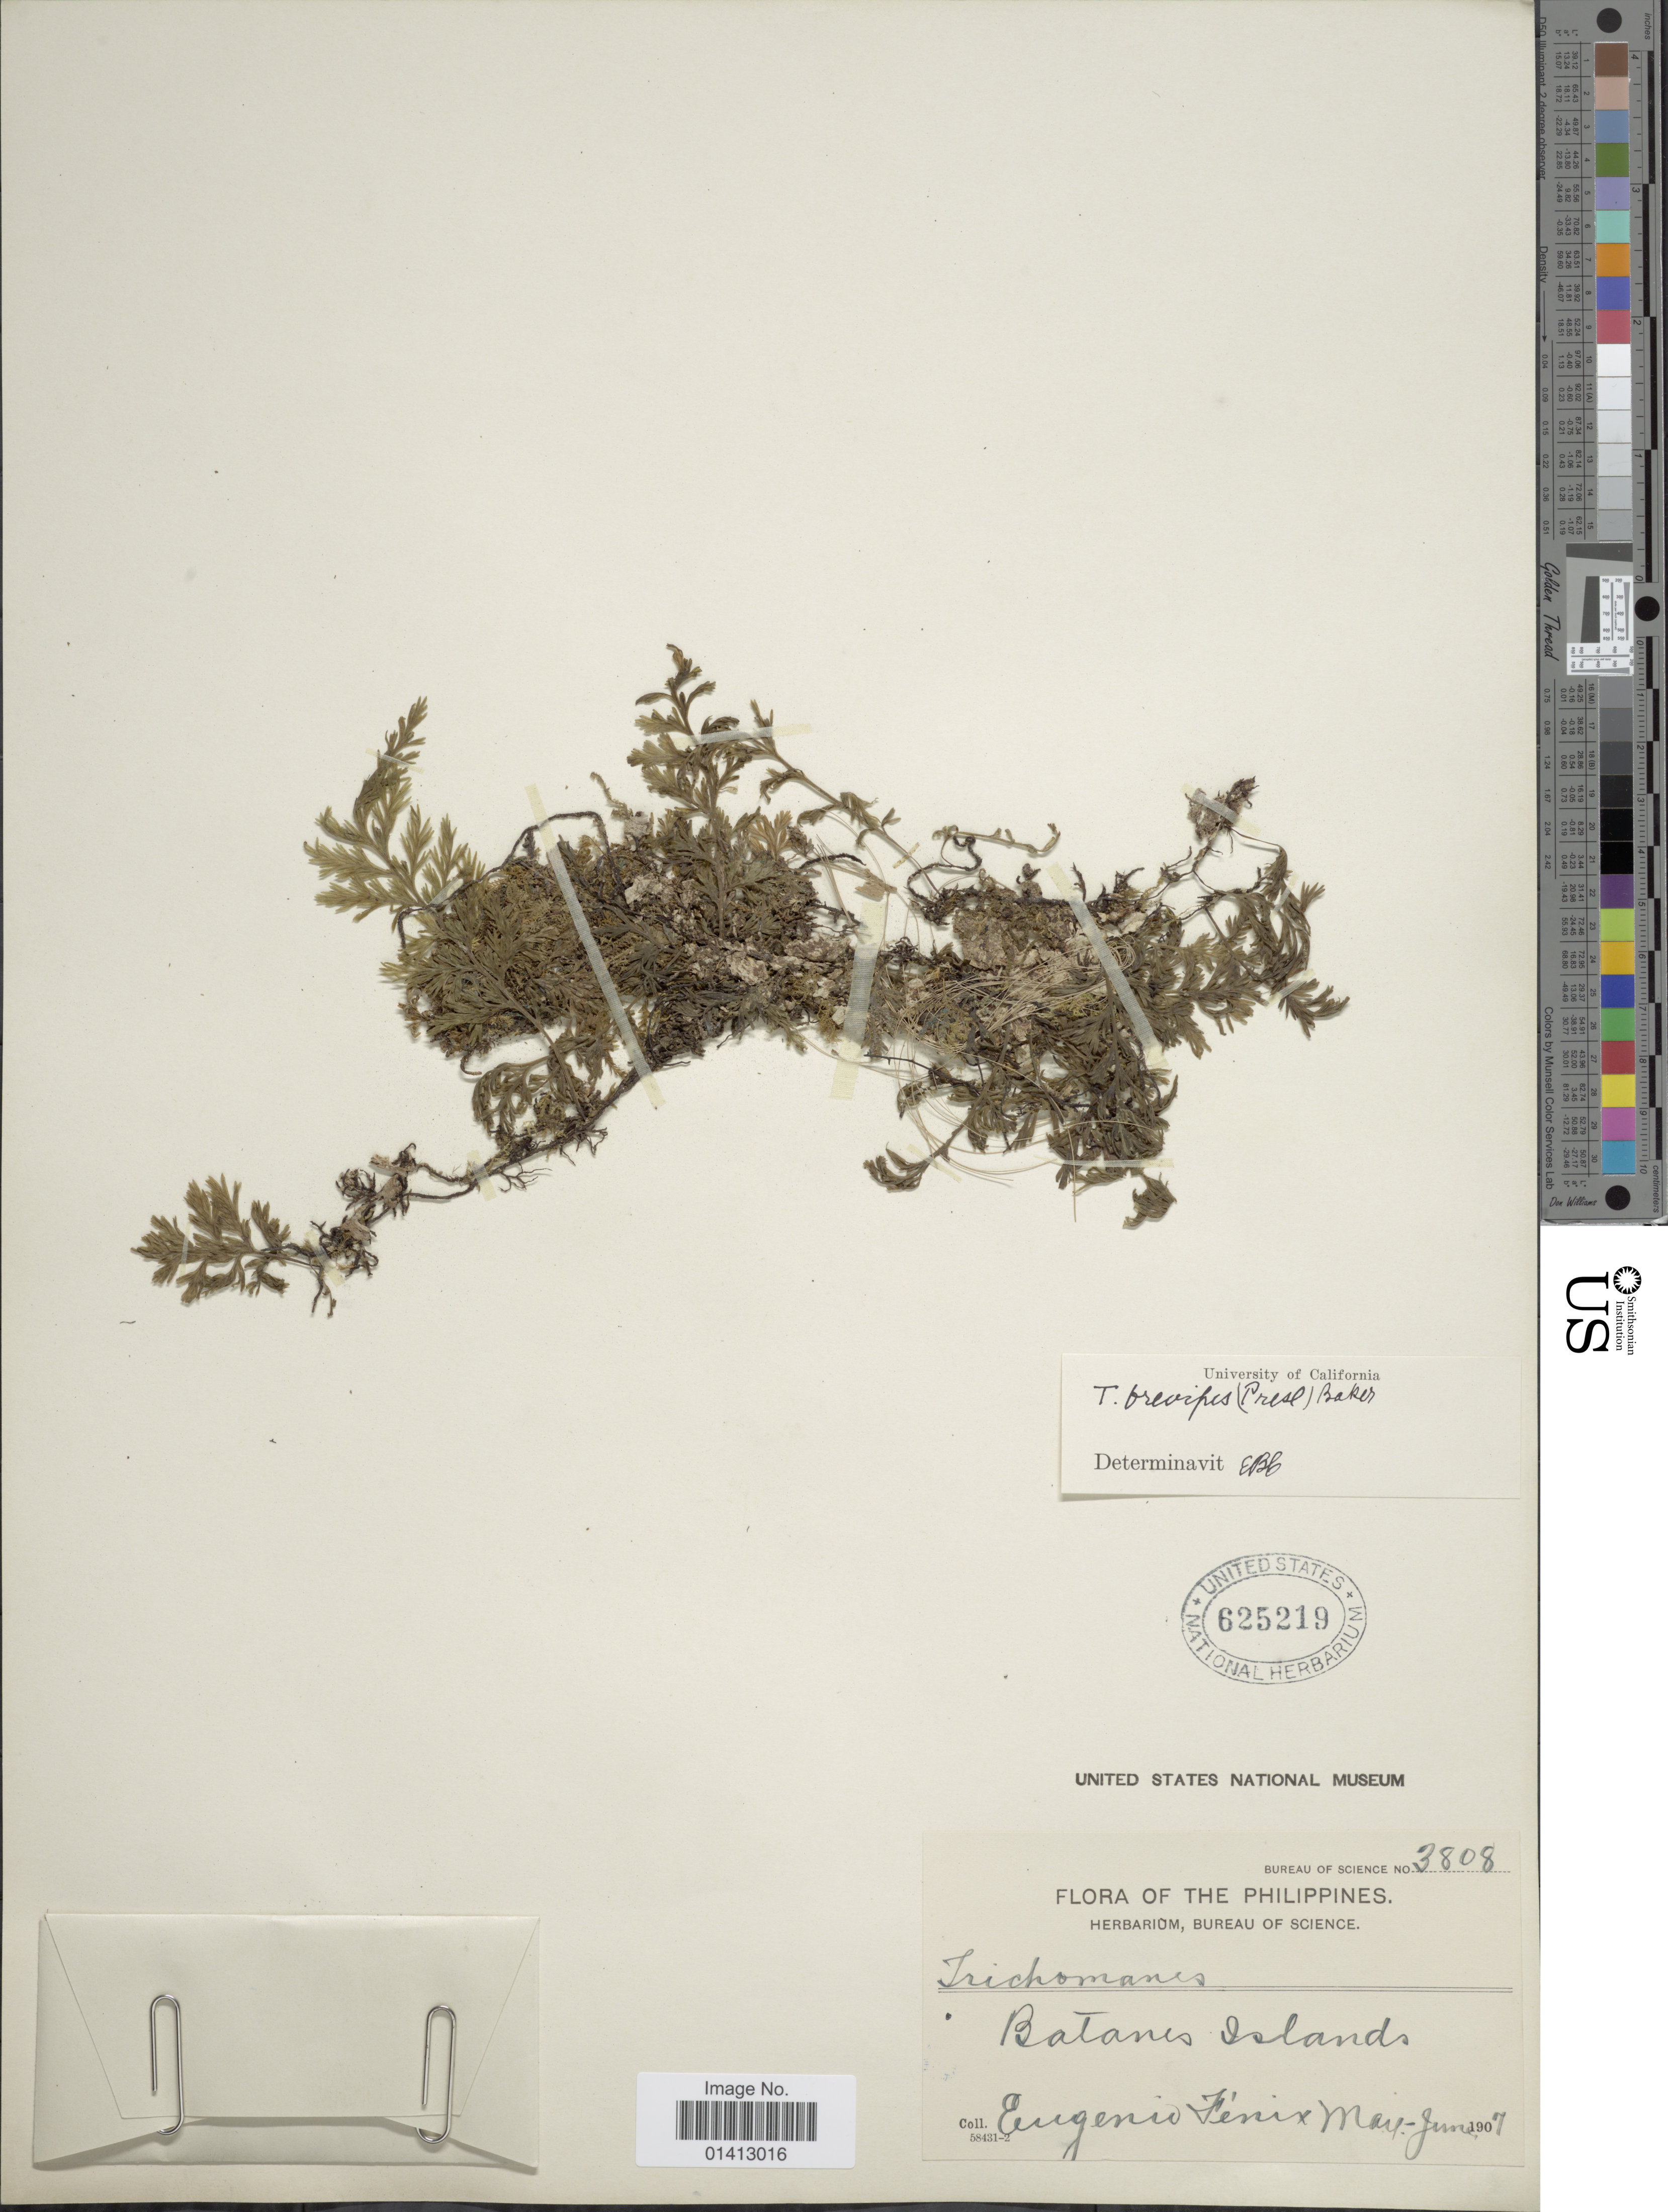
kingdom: Plantae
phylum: Tracheophyta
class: Polypodiopsida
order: Hymenophyllales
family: Hymenophyllaceae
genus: Crepidomanes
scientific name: Crepidomanes brevipes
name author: (C. Presl) Copel.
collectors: E. Fenix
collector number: Bureau of Science 3808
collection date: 1907-05/1907-06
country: Philippines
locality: Batanes Islands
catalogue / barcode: US 625219